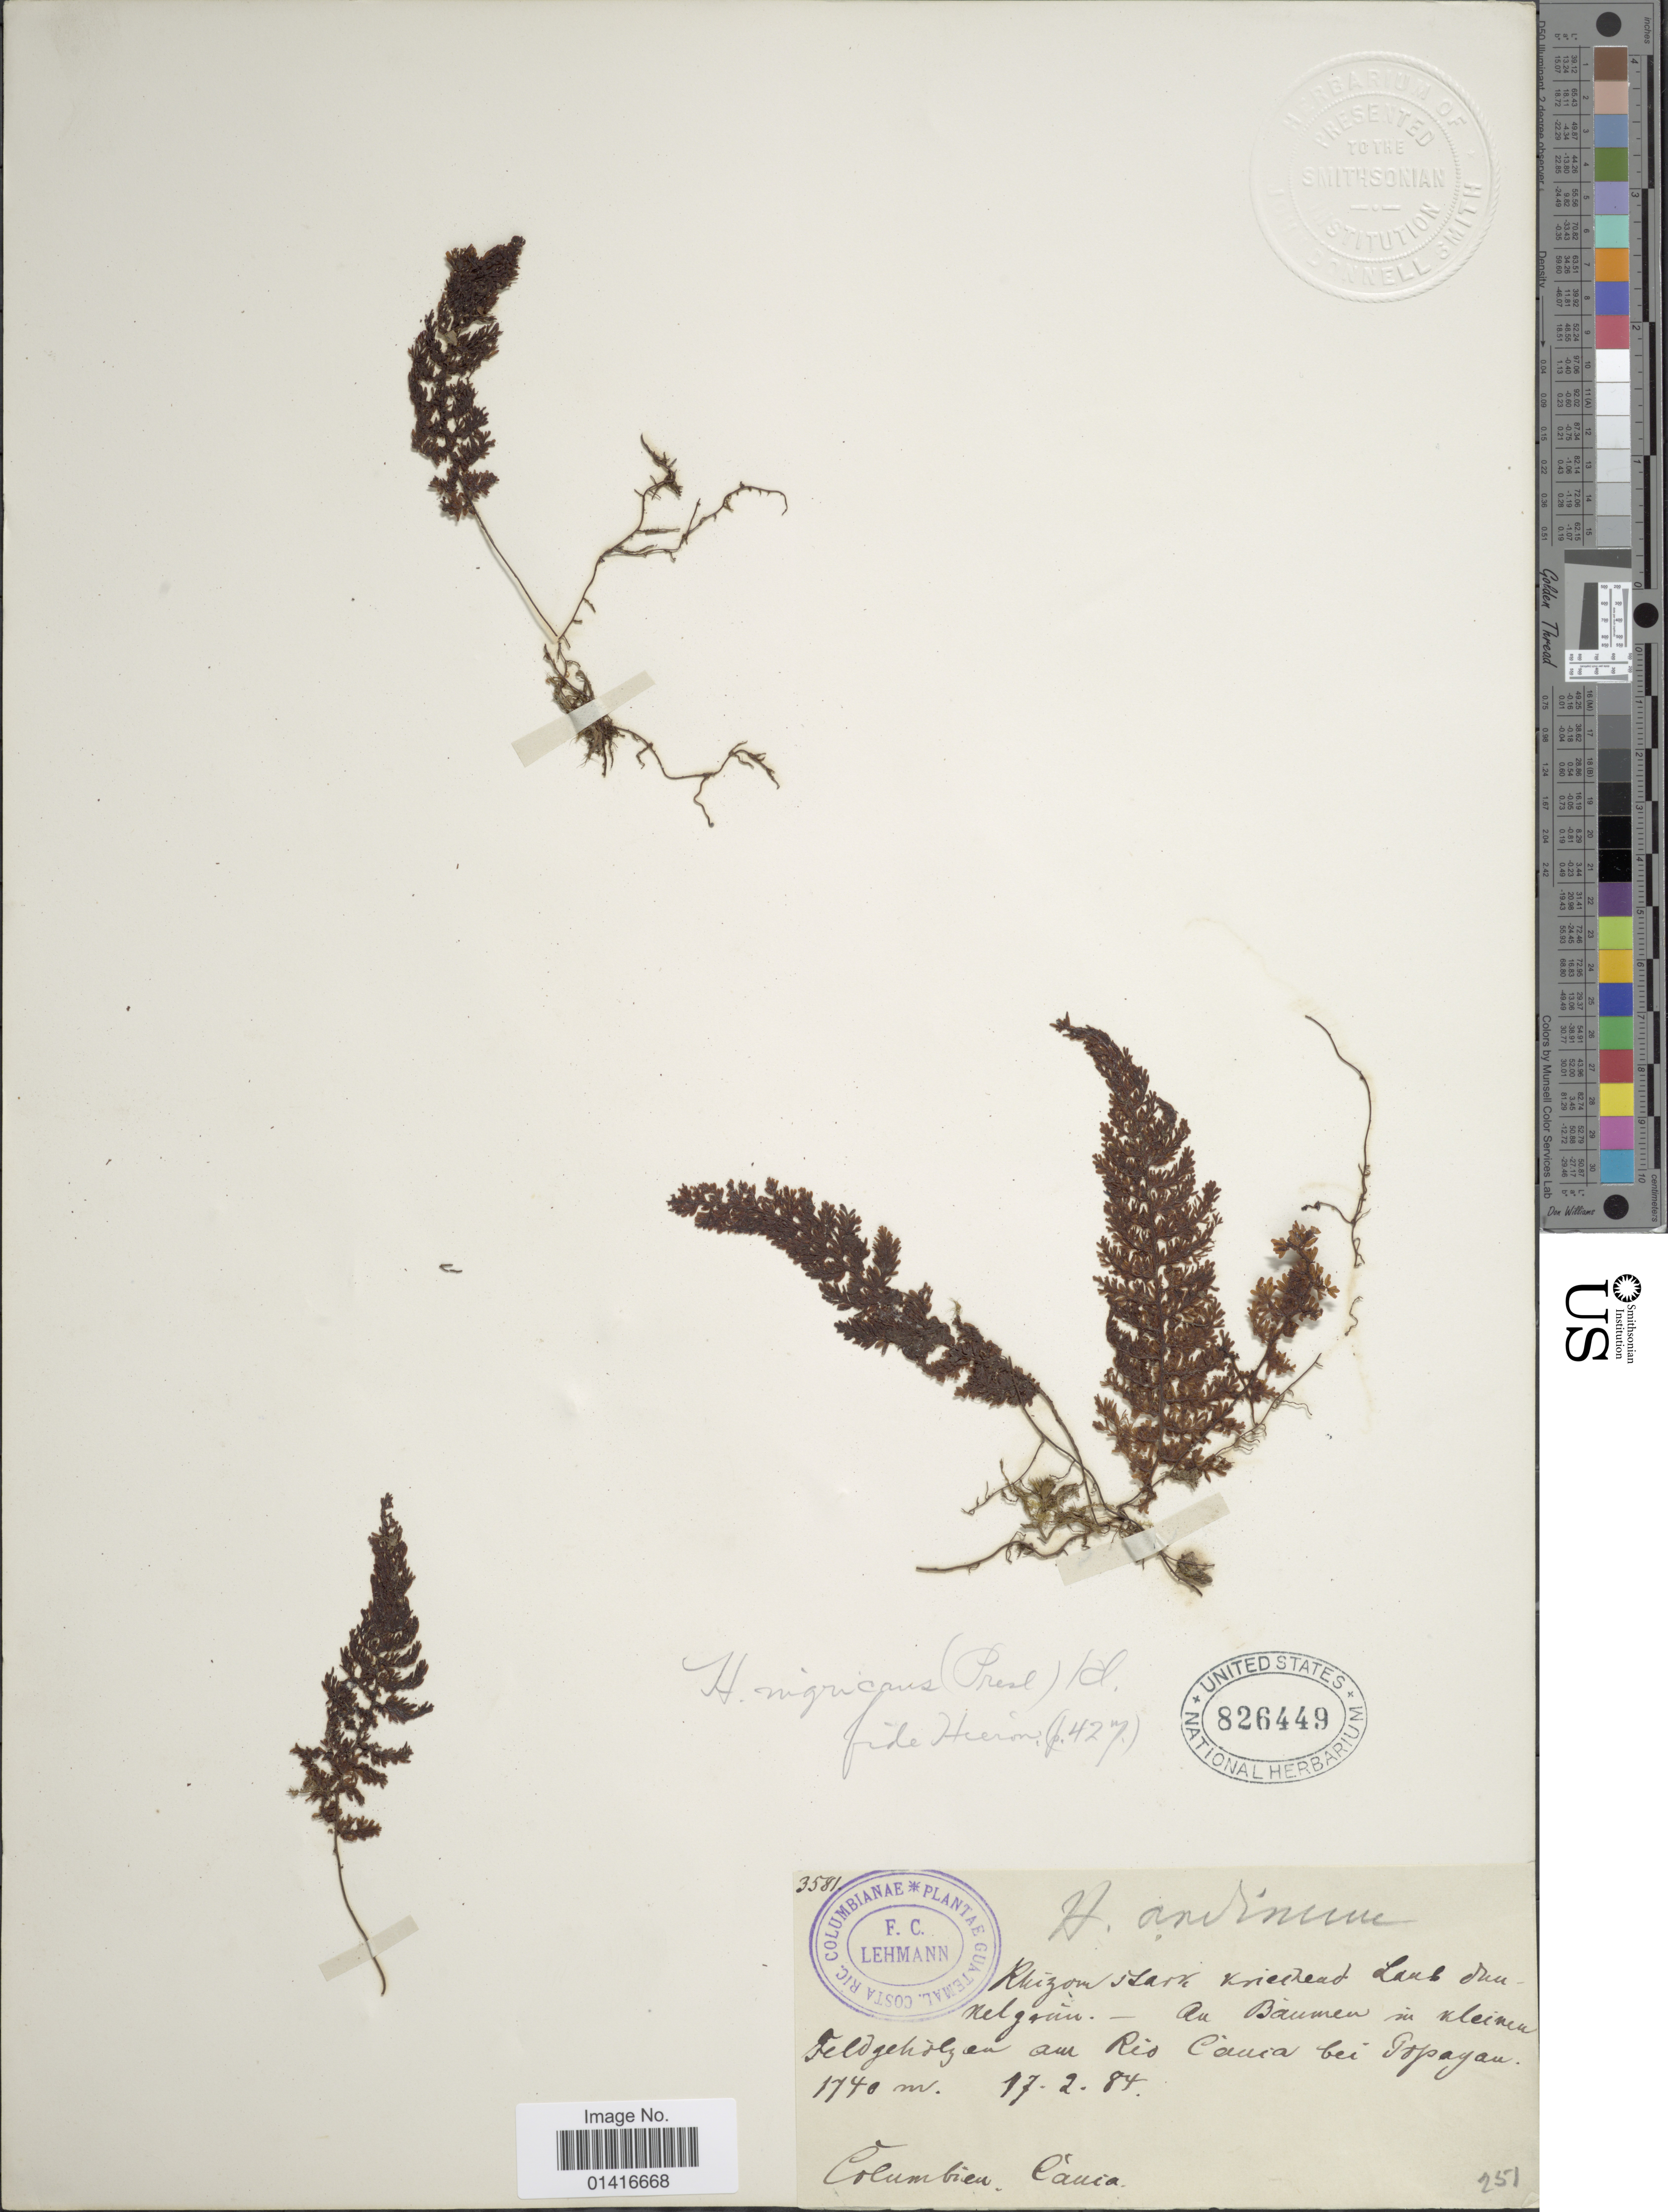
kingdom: Plantae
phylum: Tracheophyta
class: Polypodiopsida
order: Hymenophyllales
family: Hymenophyllaceae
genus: Hymenophyllum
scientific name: Hymenophyllum myriocarpum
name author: Hook.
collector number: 3581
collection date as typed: Transcribed d/m/y: 17/2/84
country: Colombia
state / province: Cauca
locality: Rio Cauca near Popayan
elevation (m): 1740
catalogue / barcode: US 826449